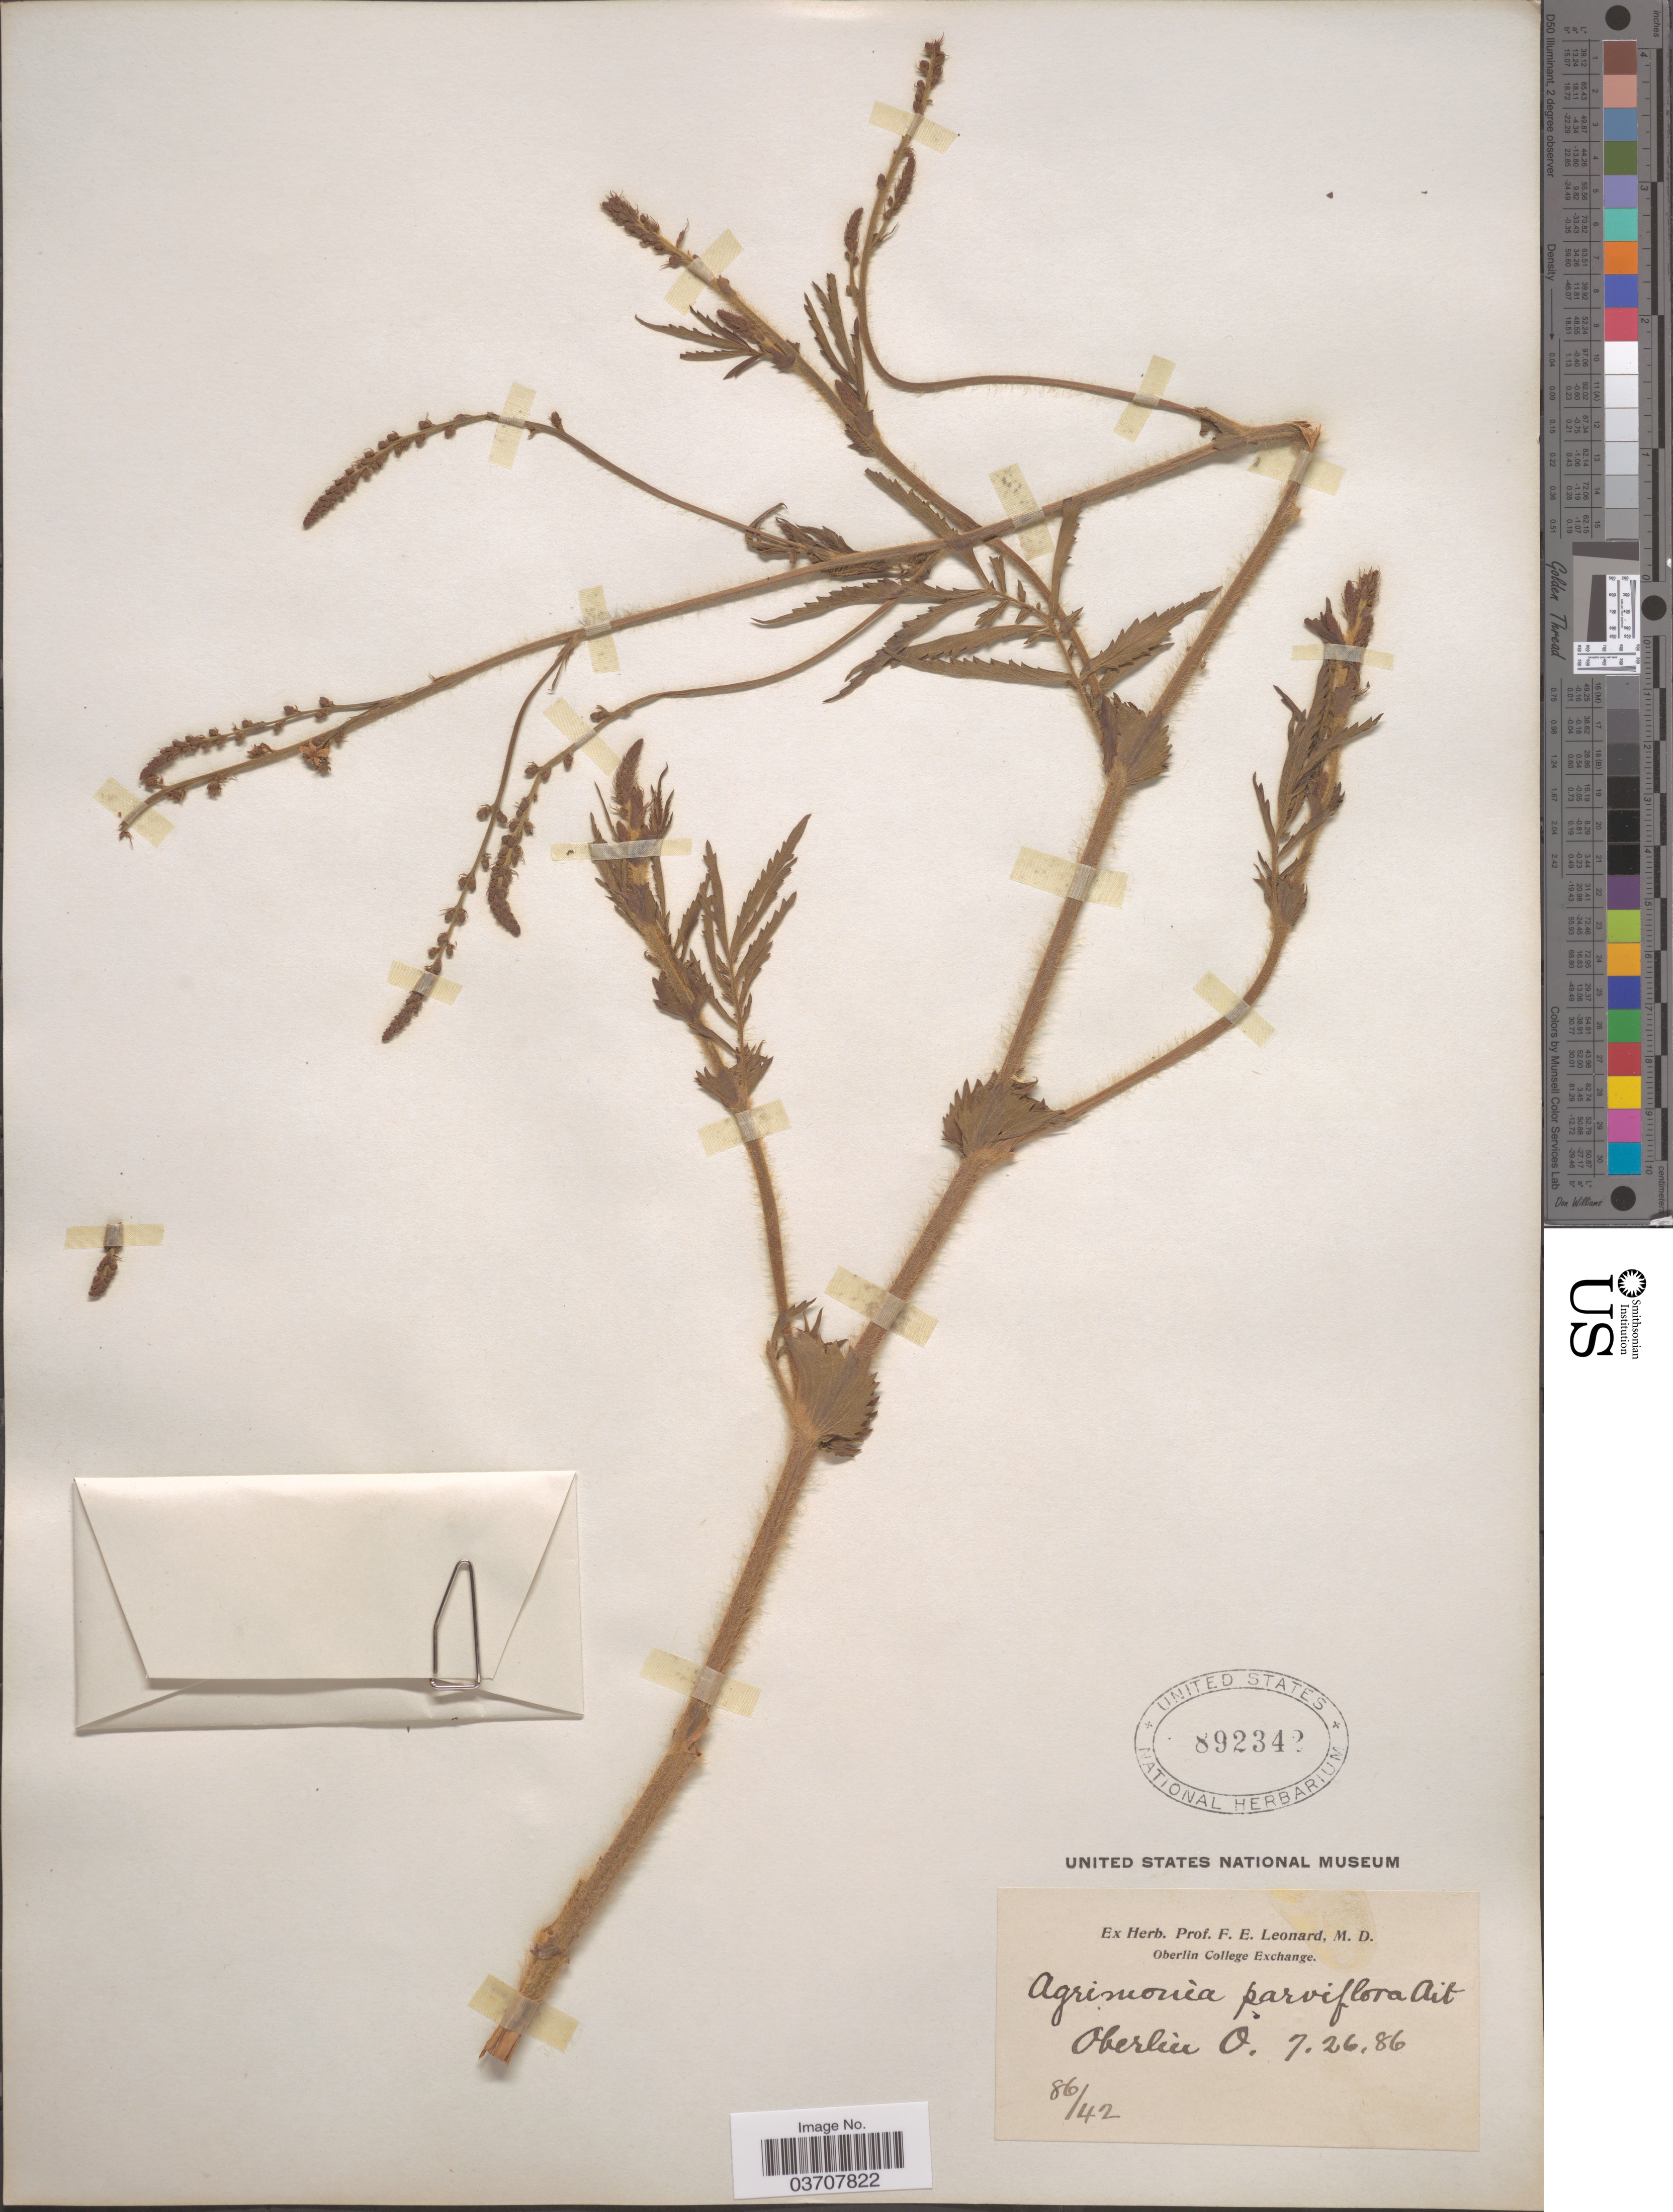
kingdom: Plantae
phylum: Tracheophyta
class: Magnoliopsida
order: Rosales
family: Rosaceae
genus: Agrimonia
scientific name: Agrimonia parviflora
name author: Aiton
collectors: Ex herb. Prof. F. E. Leonard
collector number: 86/42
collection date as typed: Transcribed d/m/y: 26/7/86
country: United States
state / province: Ohio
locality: Oberlin.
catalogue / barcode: US 892342